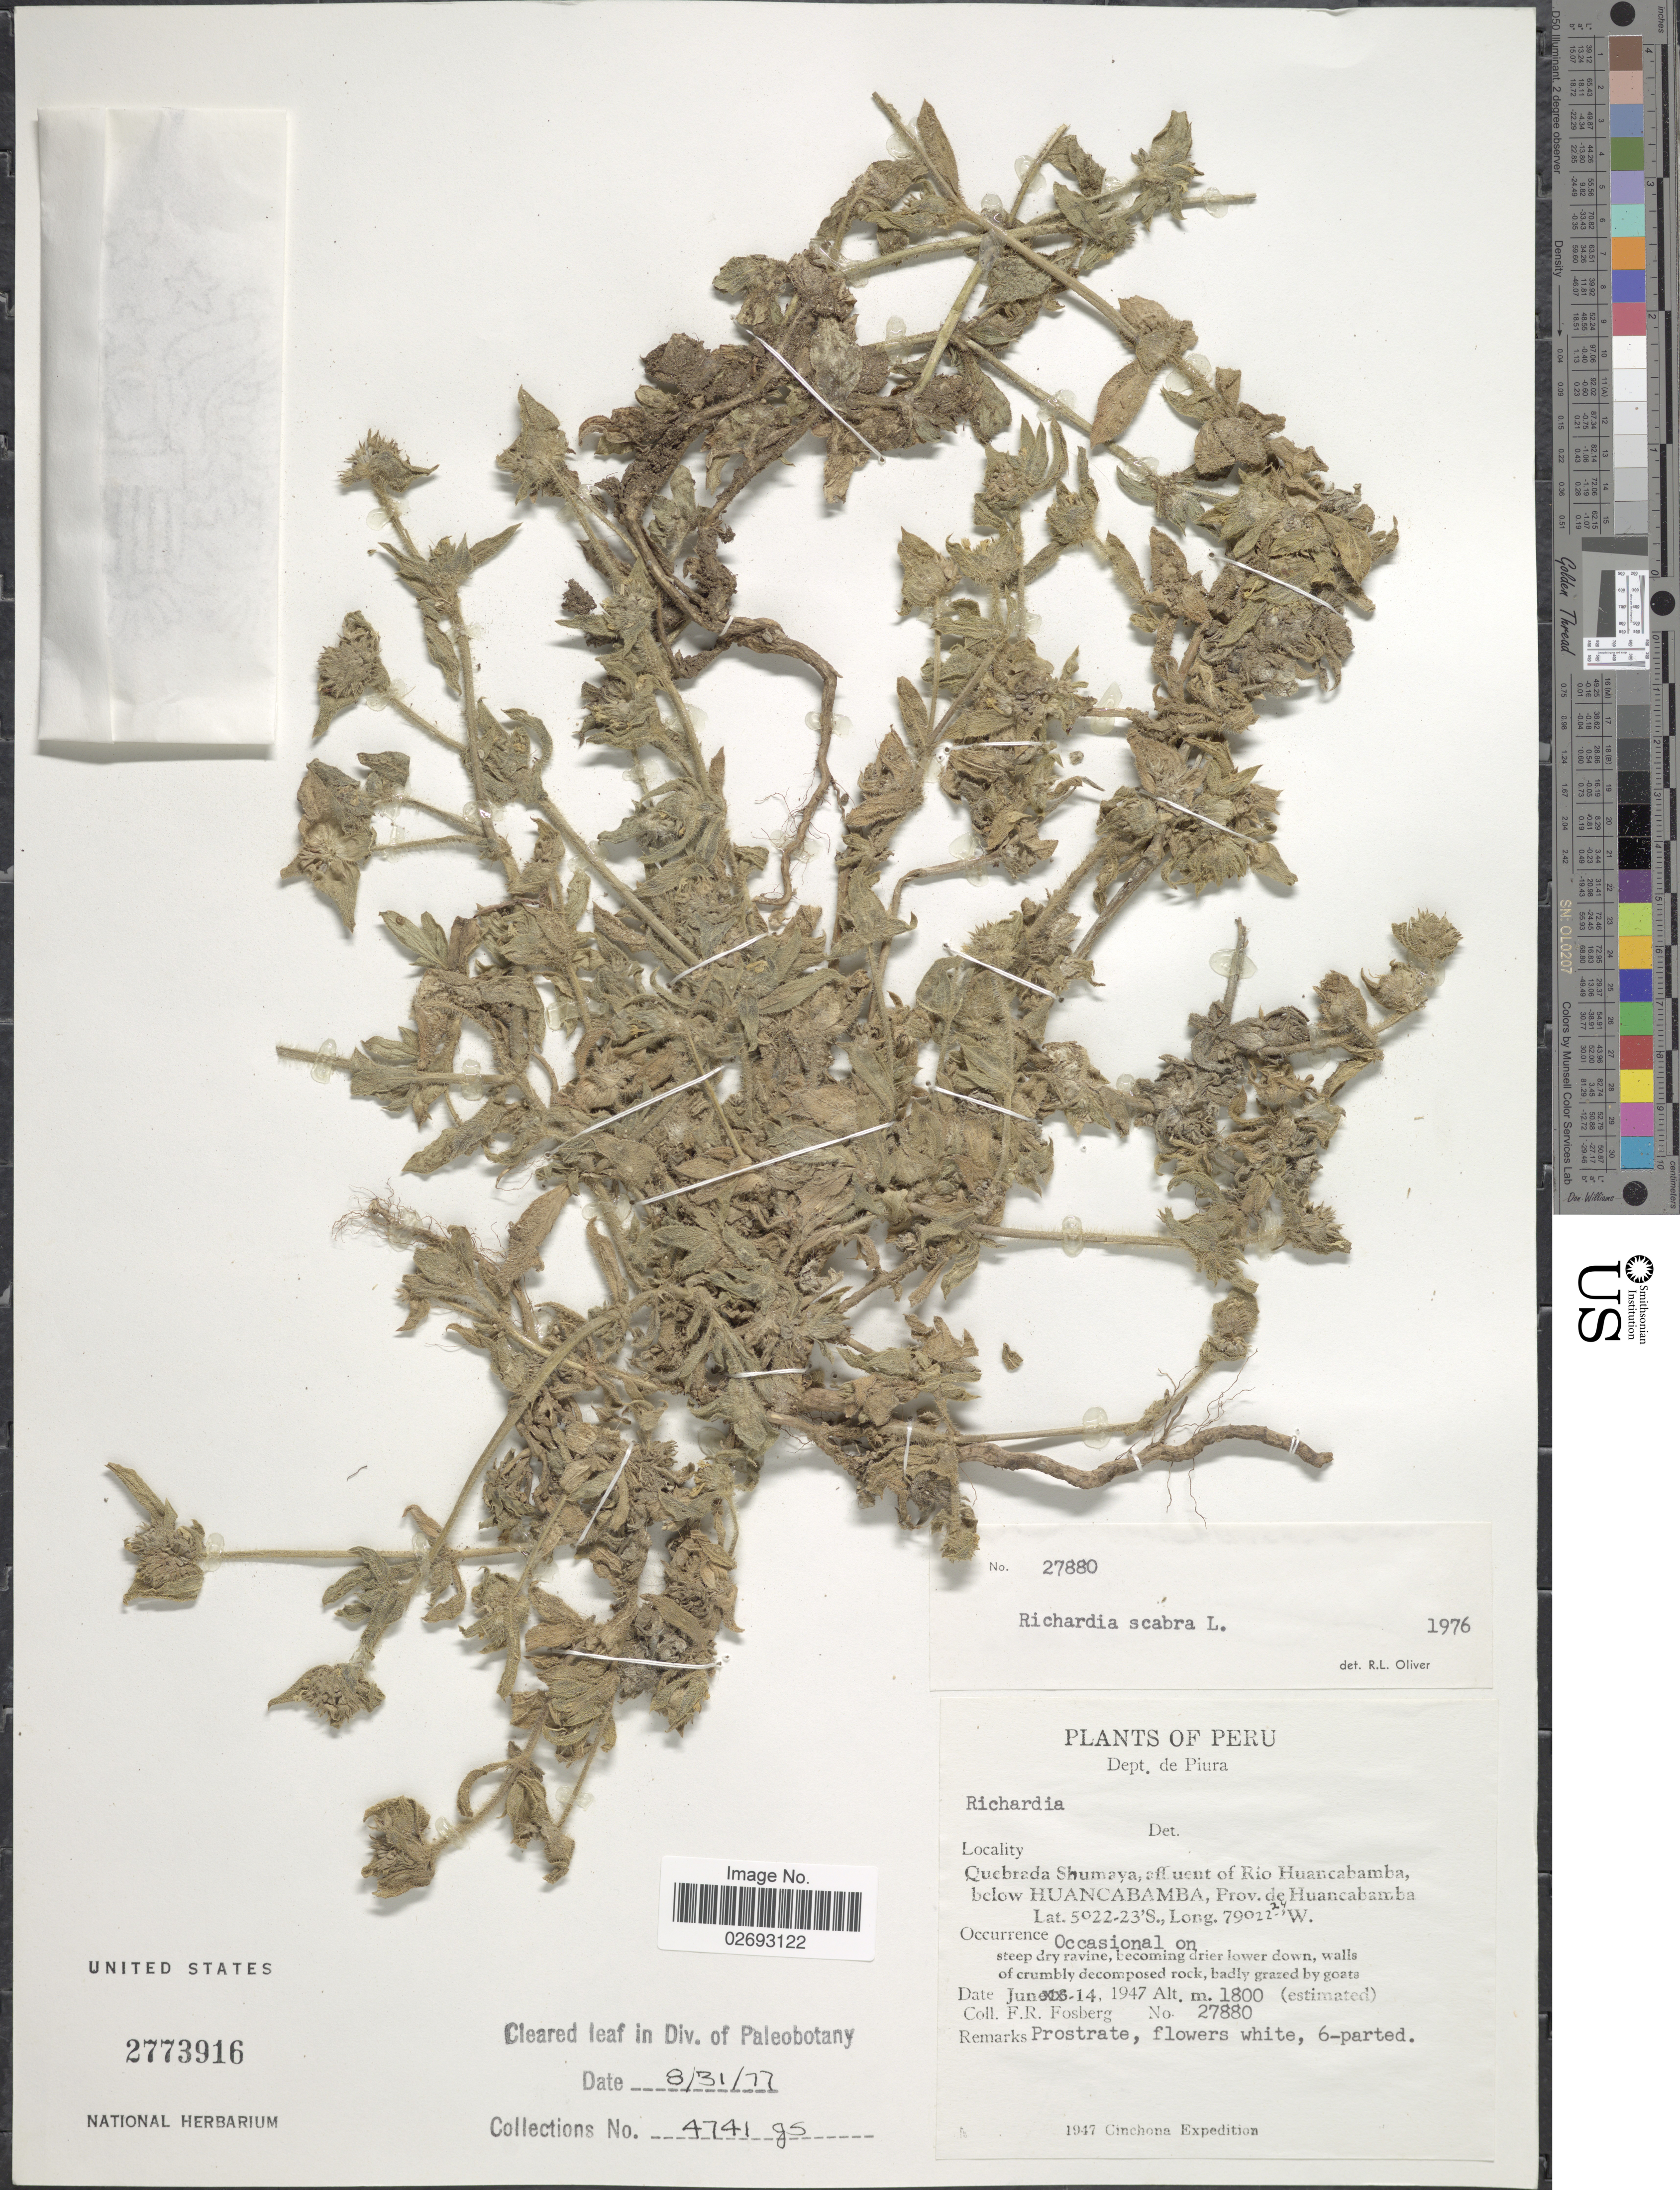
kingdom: Plantae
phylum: Tracheophyta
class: Magnoliopsida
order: Gentianales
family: Rubiaceae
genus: Richardia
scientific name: Richardia scabra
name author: L.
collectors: F. R. Fosberg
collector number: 27880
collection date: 1947-06-14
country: Peru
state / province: Piura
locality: Quebrada Shumaya affuent of Rio Huancabamba, below Huancabamba, Prov. de Huancabamba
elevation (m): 1800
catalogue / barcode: US 2773916